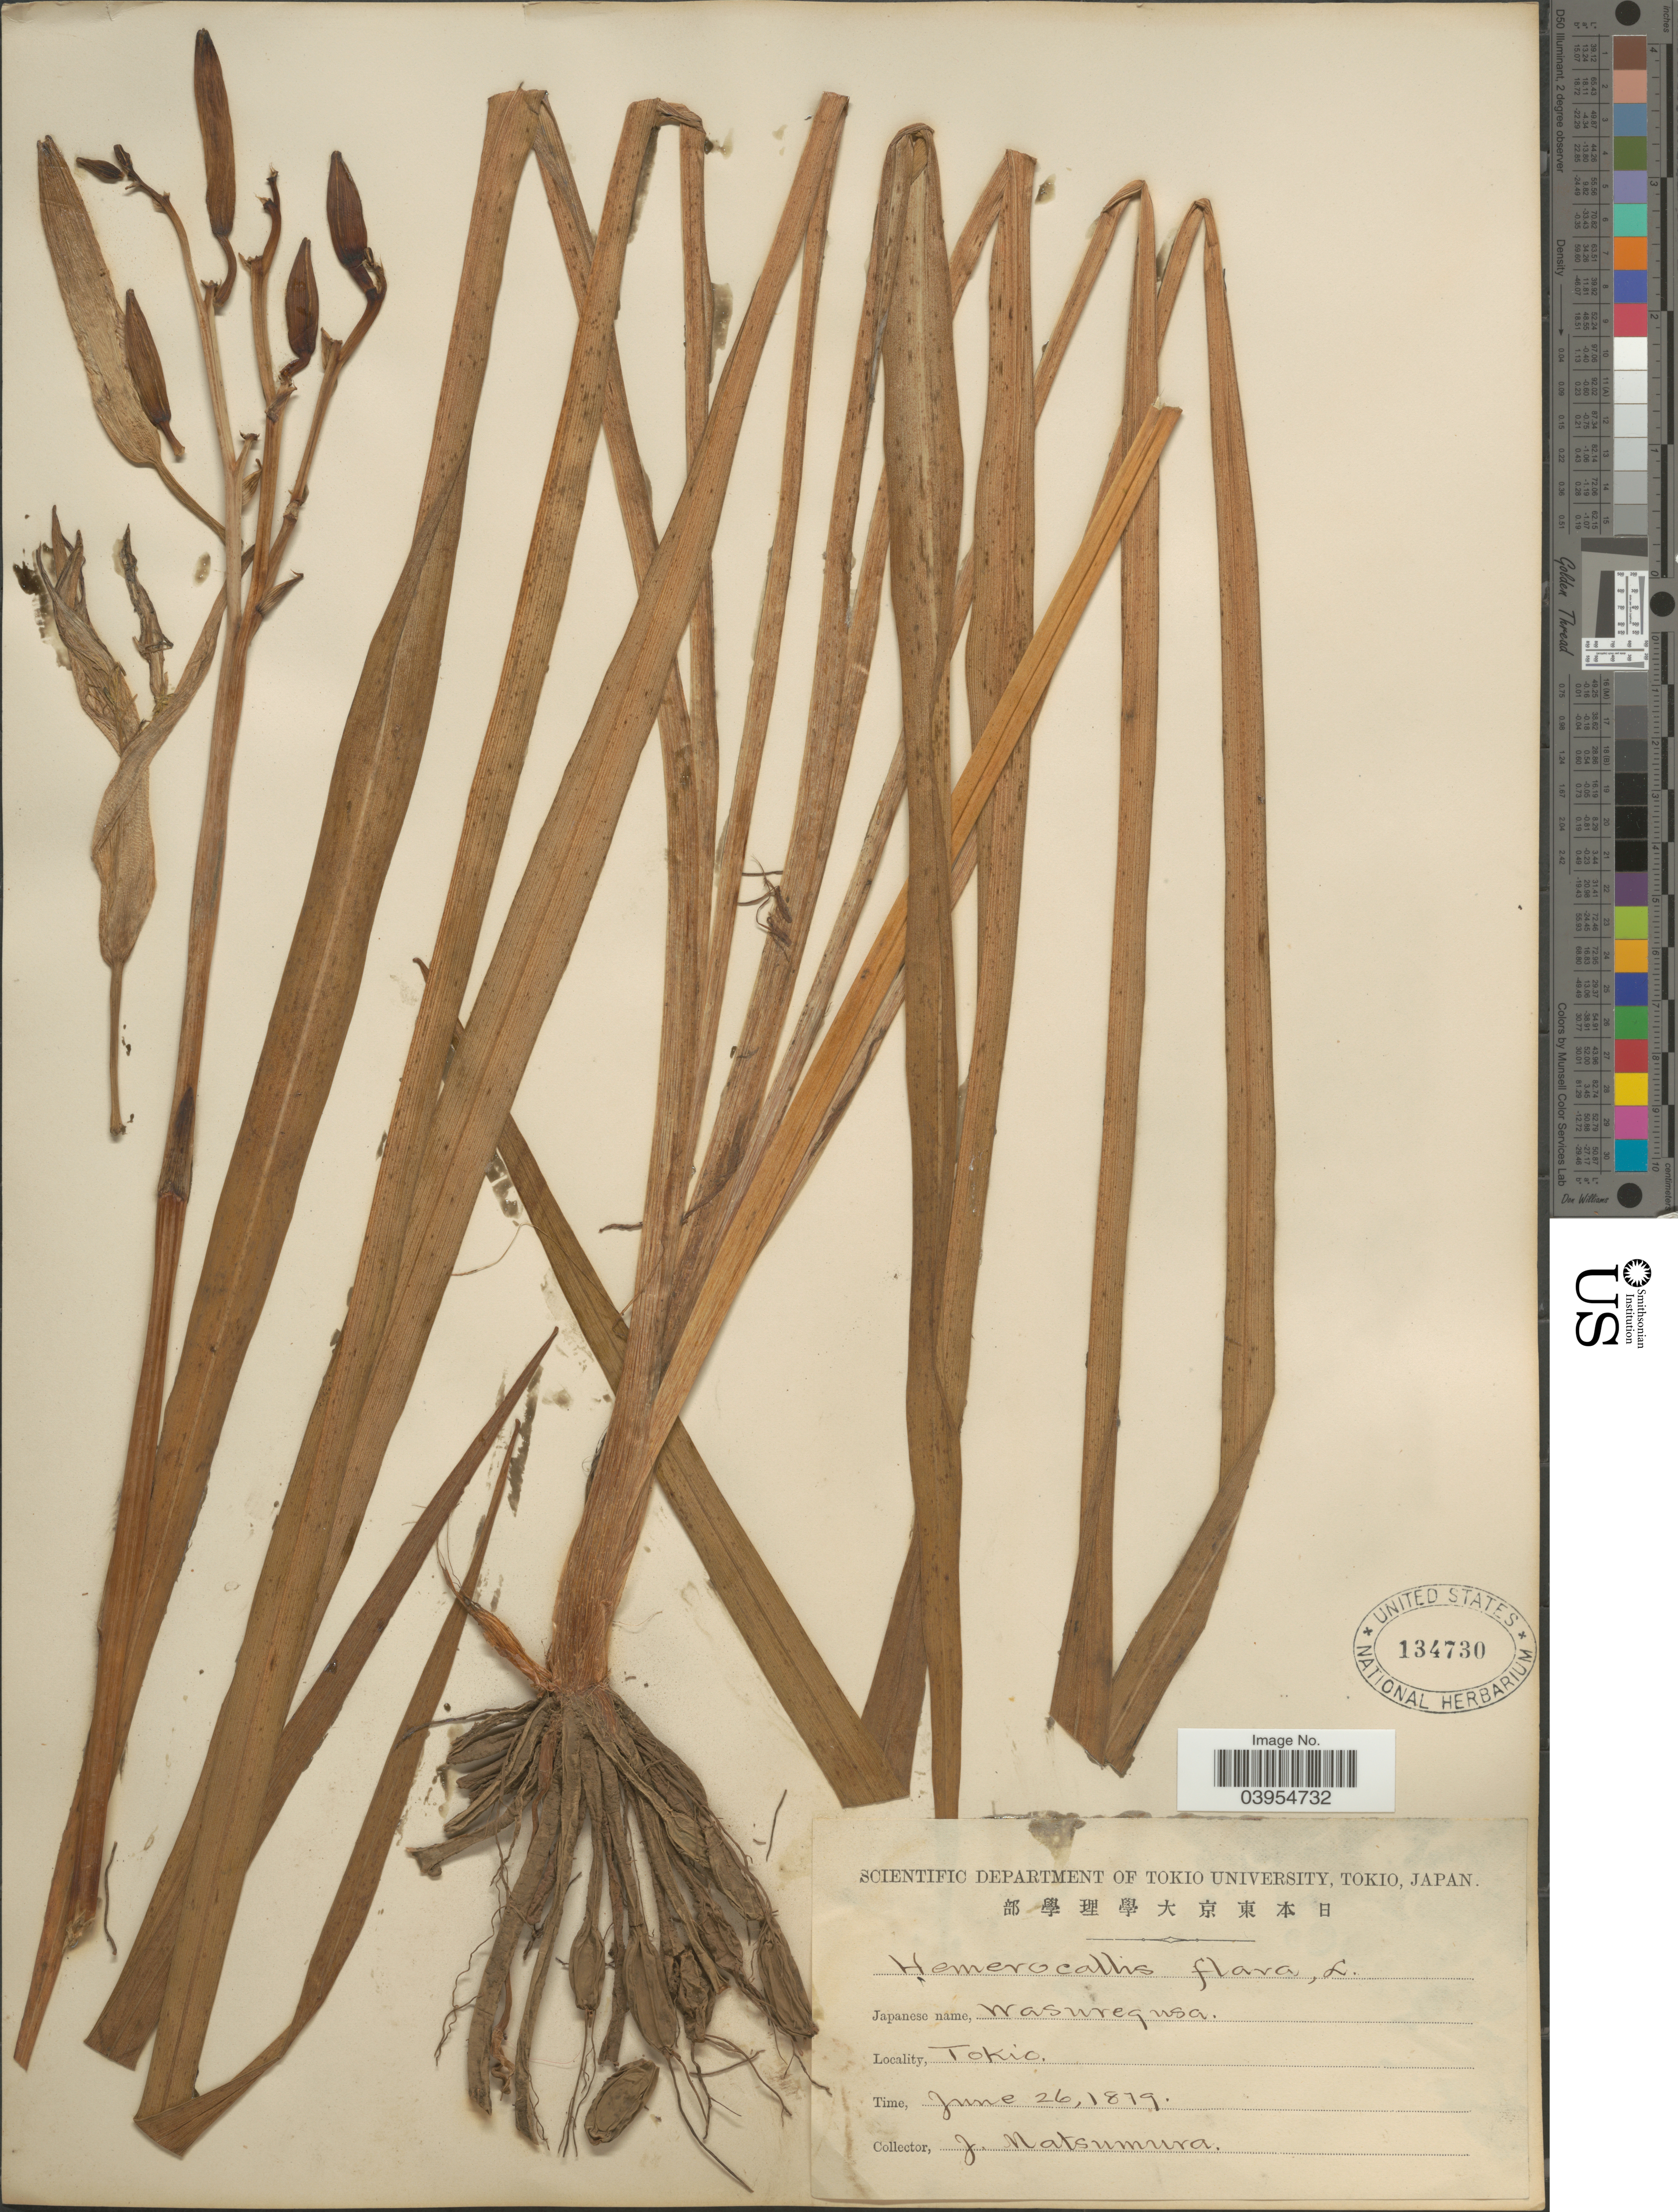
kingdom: Plantae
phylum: Tracheophyta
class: Liliopsida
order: Asparagales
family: Asphodelaceae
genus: Hemerocallis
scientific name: Hemerocallis flava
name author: L.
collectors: J. Matsumura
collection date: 1879-06-26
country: Japan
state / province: Tokyo, Federal City of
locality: Tokio.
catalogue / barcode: US 134730